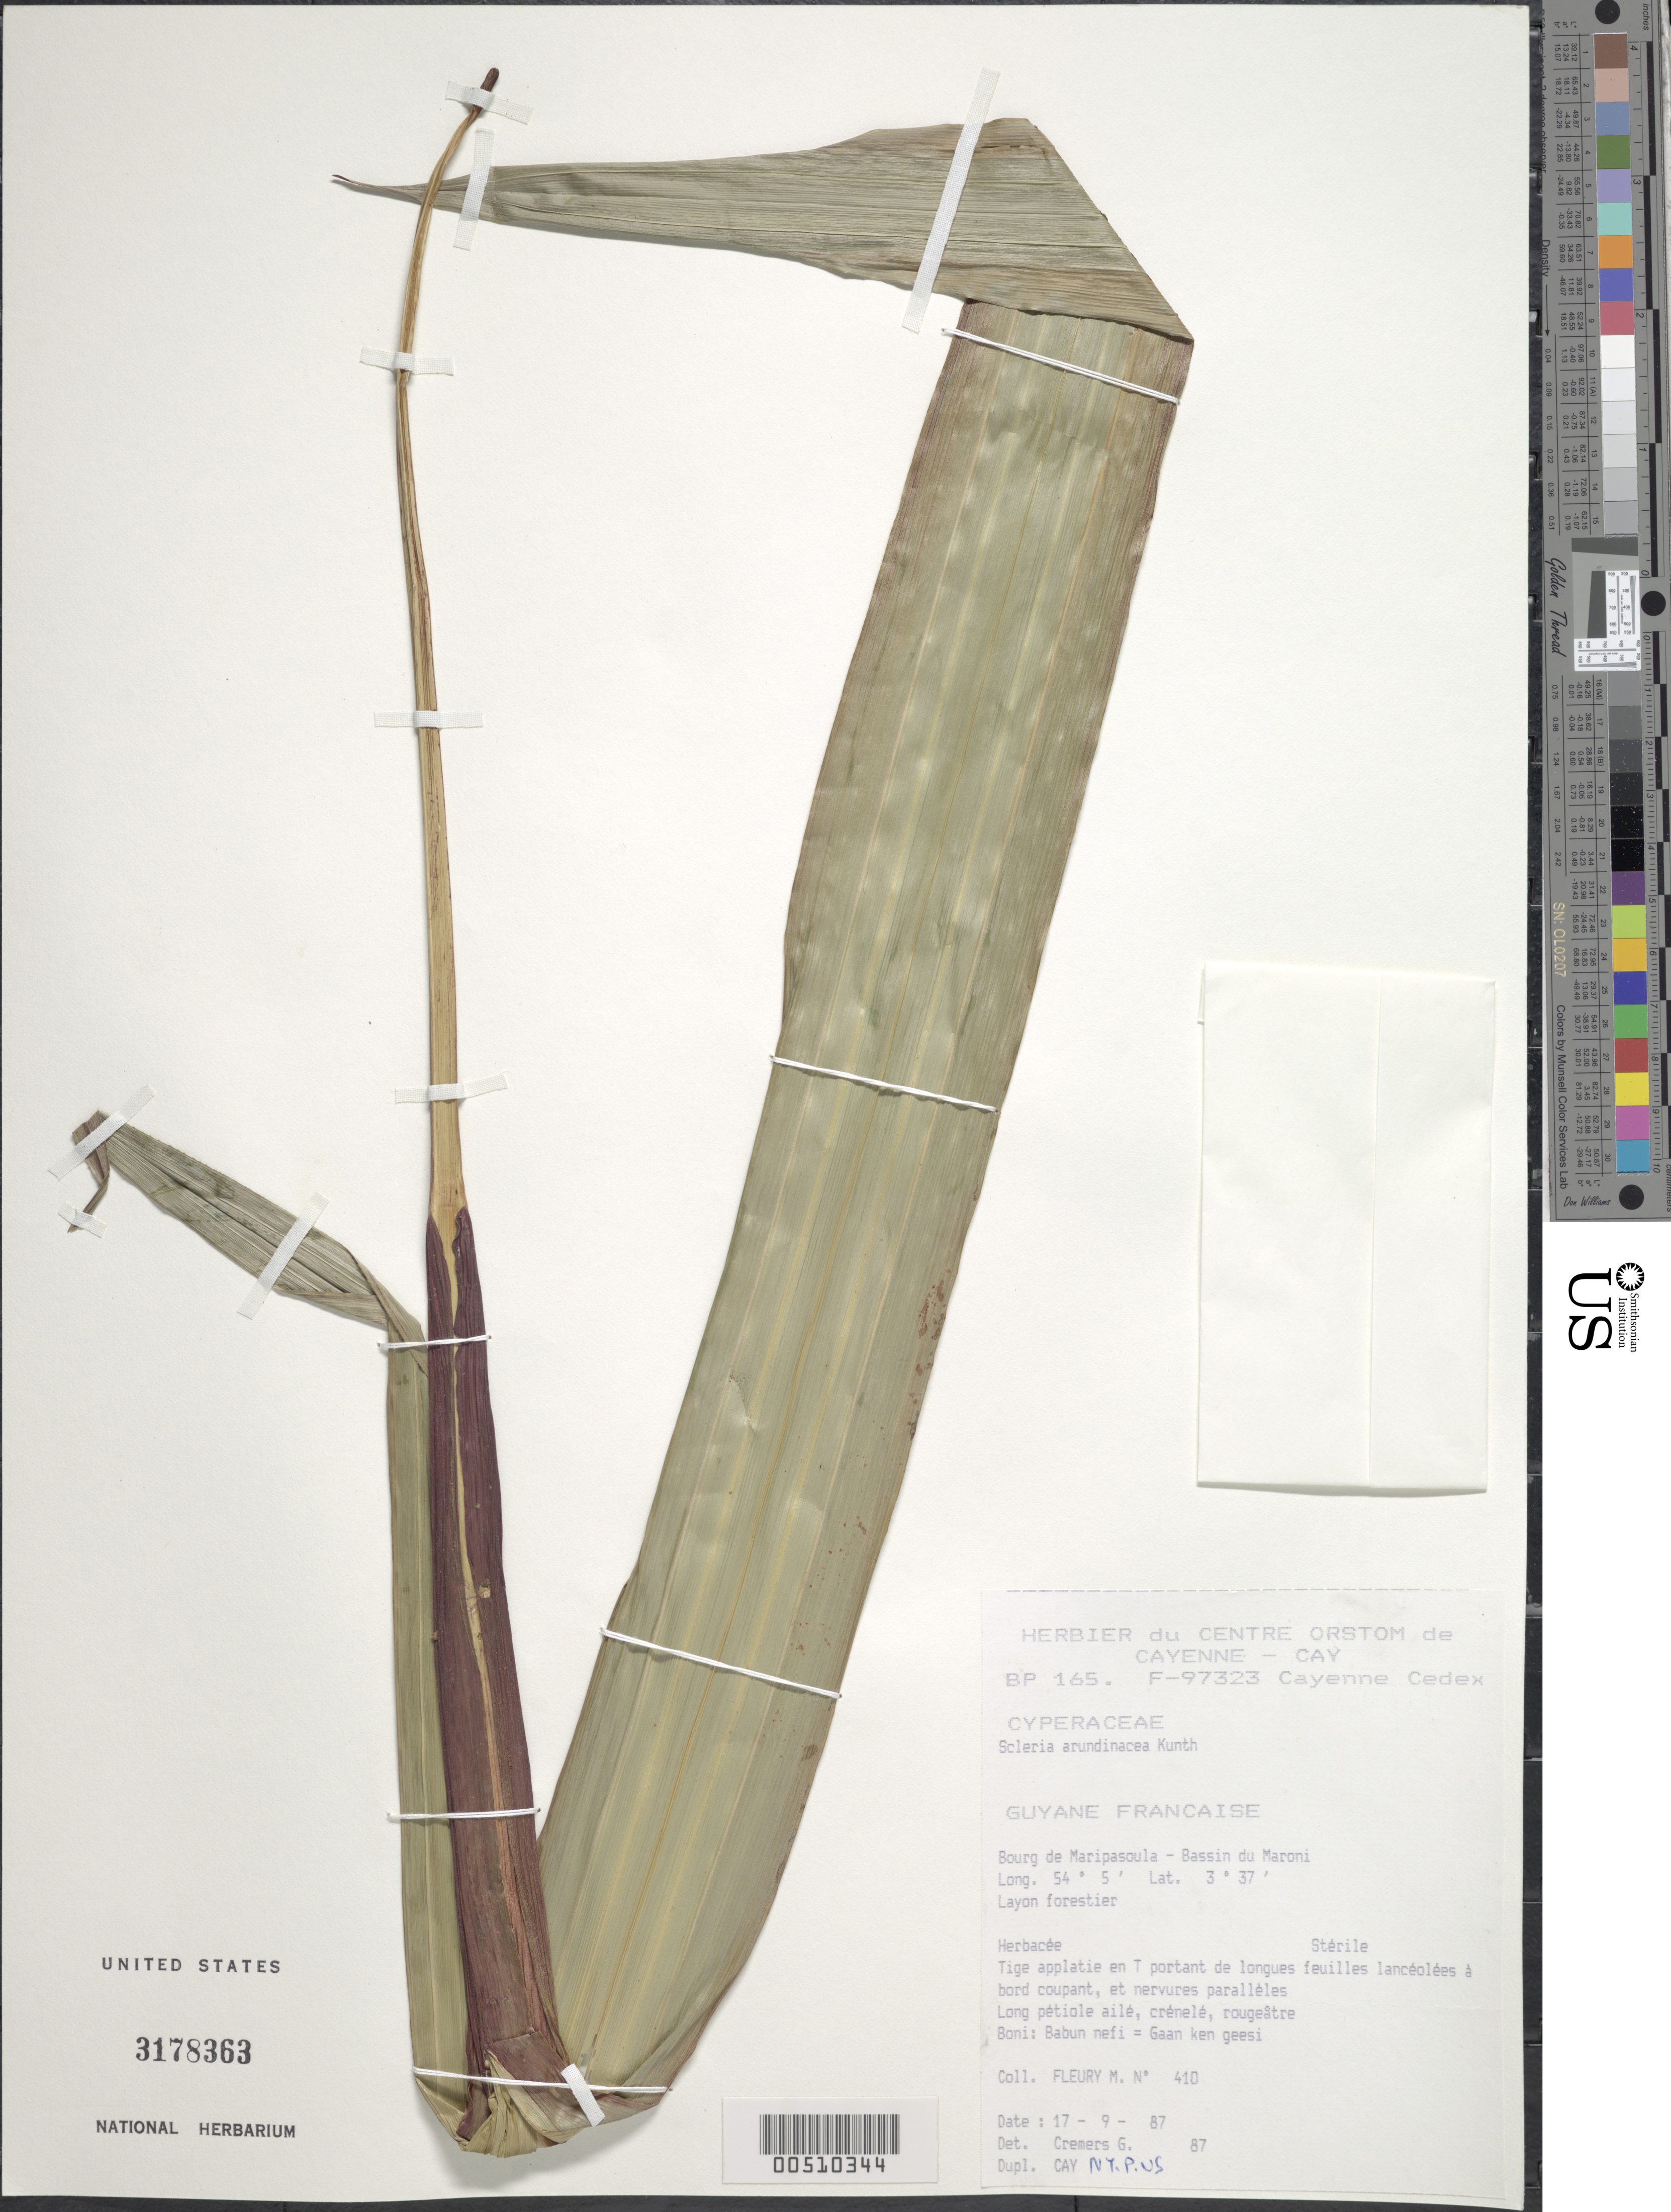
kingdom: Plantae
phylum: Tracheophyta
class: Liliopsida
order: Poales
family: Cyperaceae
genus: Scleria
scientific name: Scleria latifolia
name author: Sw.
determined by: Strong, Mark T., (BOT), Smithsonian Institution - National Museum of Natural History (UNITED STATES)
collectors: M. Fleury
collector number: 410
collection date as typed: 17 Sep 1987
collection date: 1987-09-17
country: French Guiana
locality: Bourg de Maripasoula - Bassin du Maroni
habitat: Layon forestier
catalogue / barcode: US 3178363